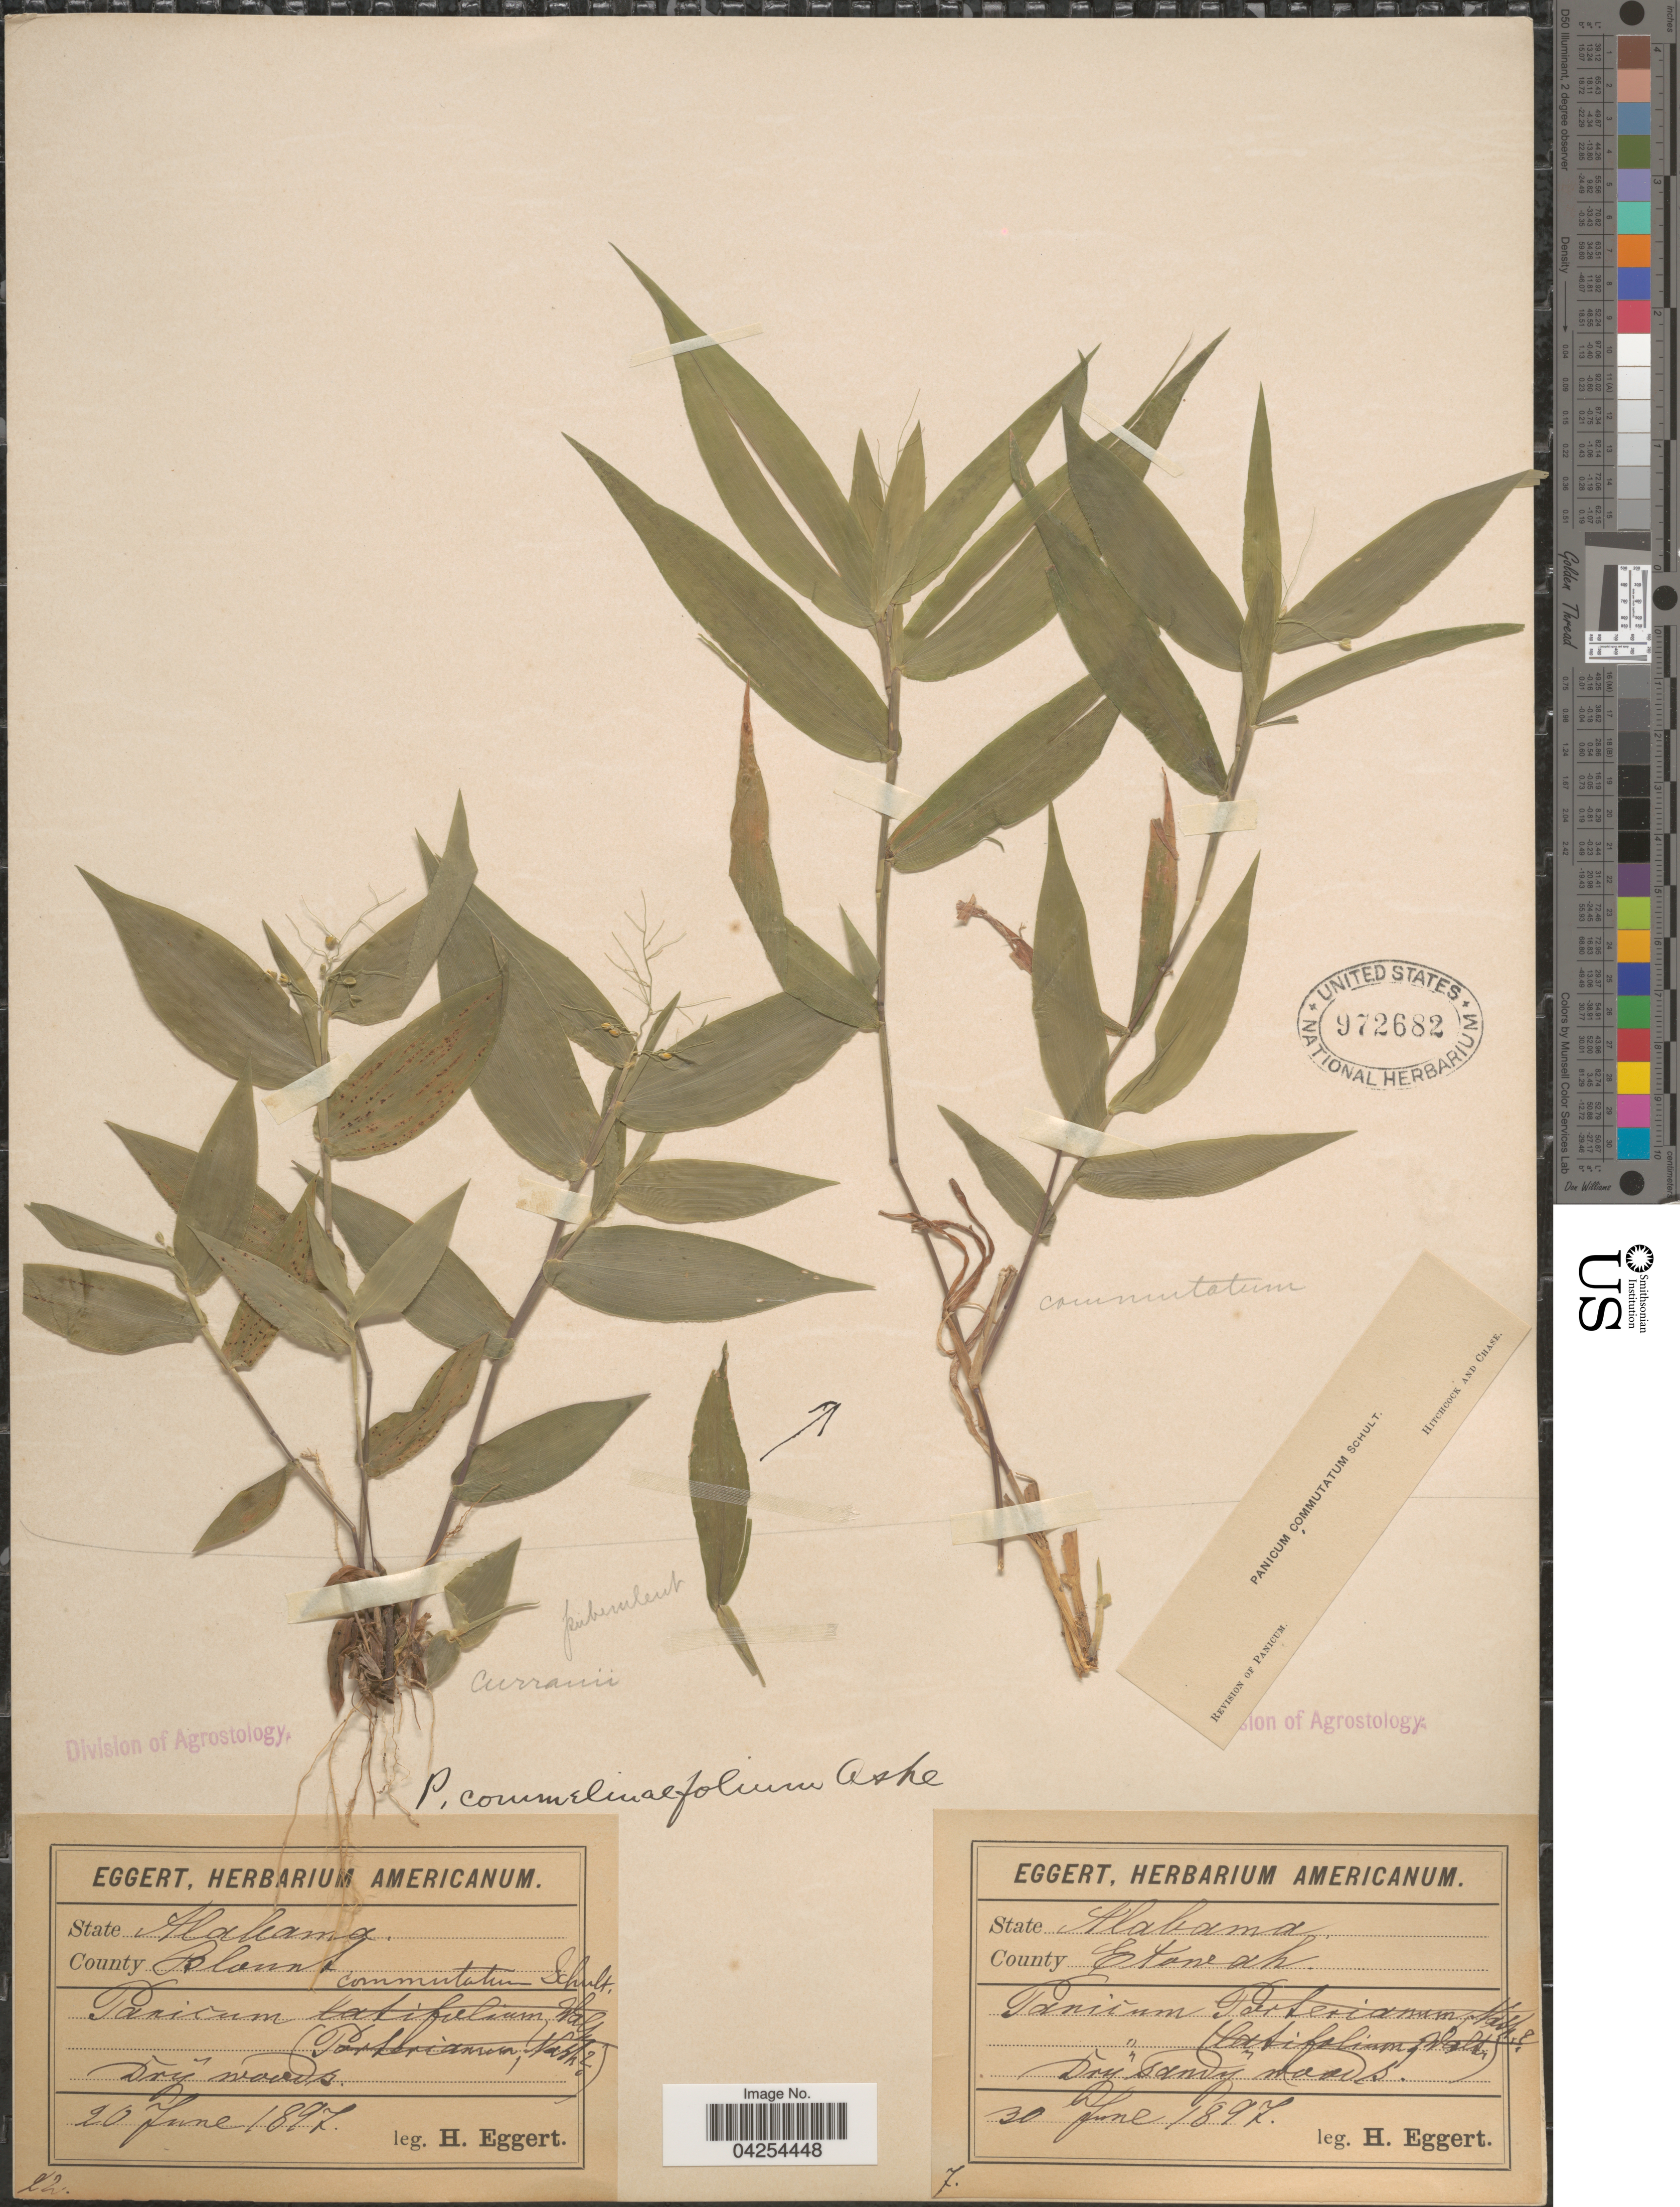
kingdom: Plantae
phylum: Tracheophyta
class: Liliopsida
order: Poales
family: Poaceae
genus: Dichanthelium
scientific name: Dichanthelium commutatum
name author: (Schult.) Gould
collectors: H. Eggert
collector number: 22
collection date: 1897-06-20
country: United States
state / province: Alabama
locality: County Blount.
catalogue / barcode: US 972682